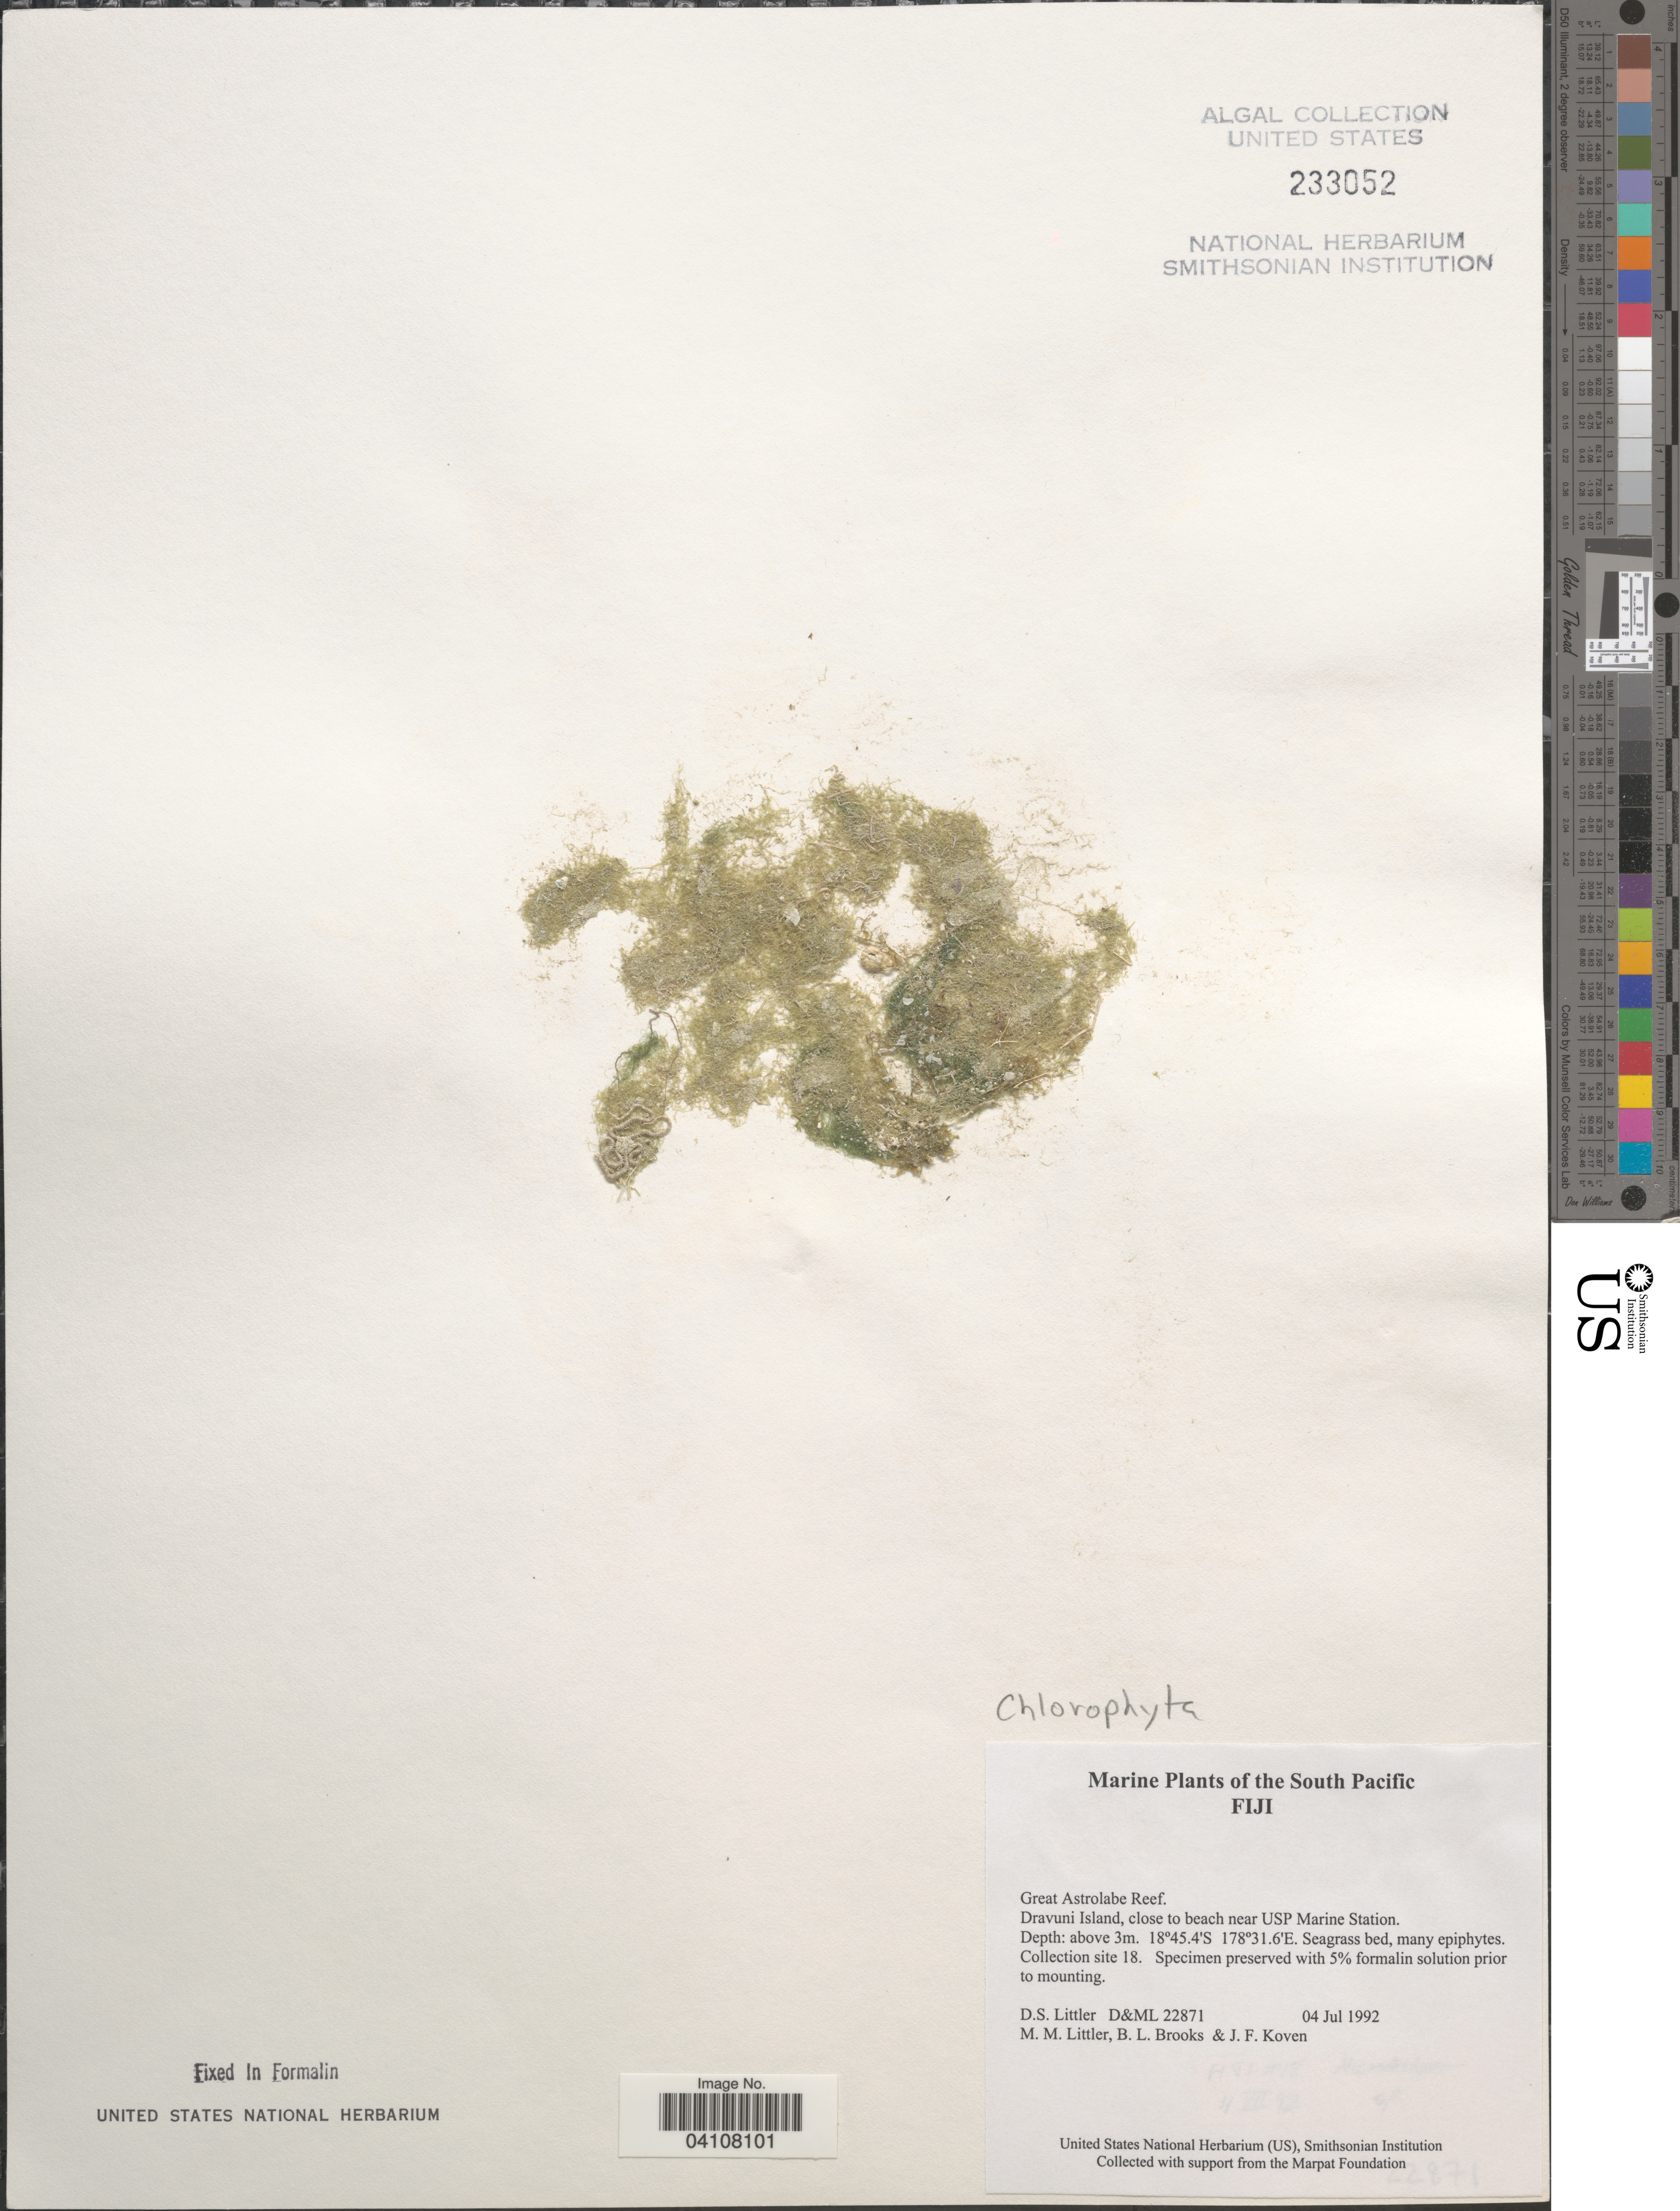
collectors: D. S. Littler, B. Brooks & J. Koven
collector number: D&ML22871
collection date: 1992-07-04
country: Fiji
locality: The South Pacific. Great Astrolabe Reef. Dravuni Island, close to beach near USP Marine Station. Collection site 18.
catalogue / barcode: US 233052